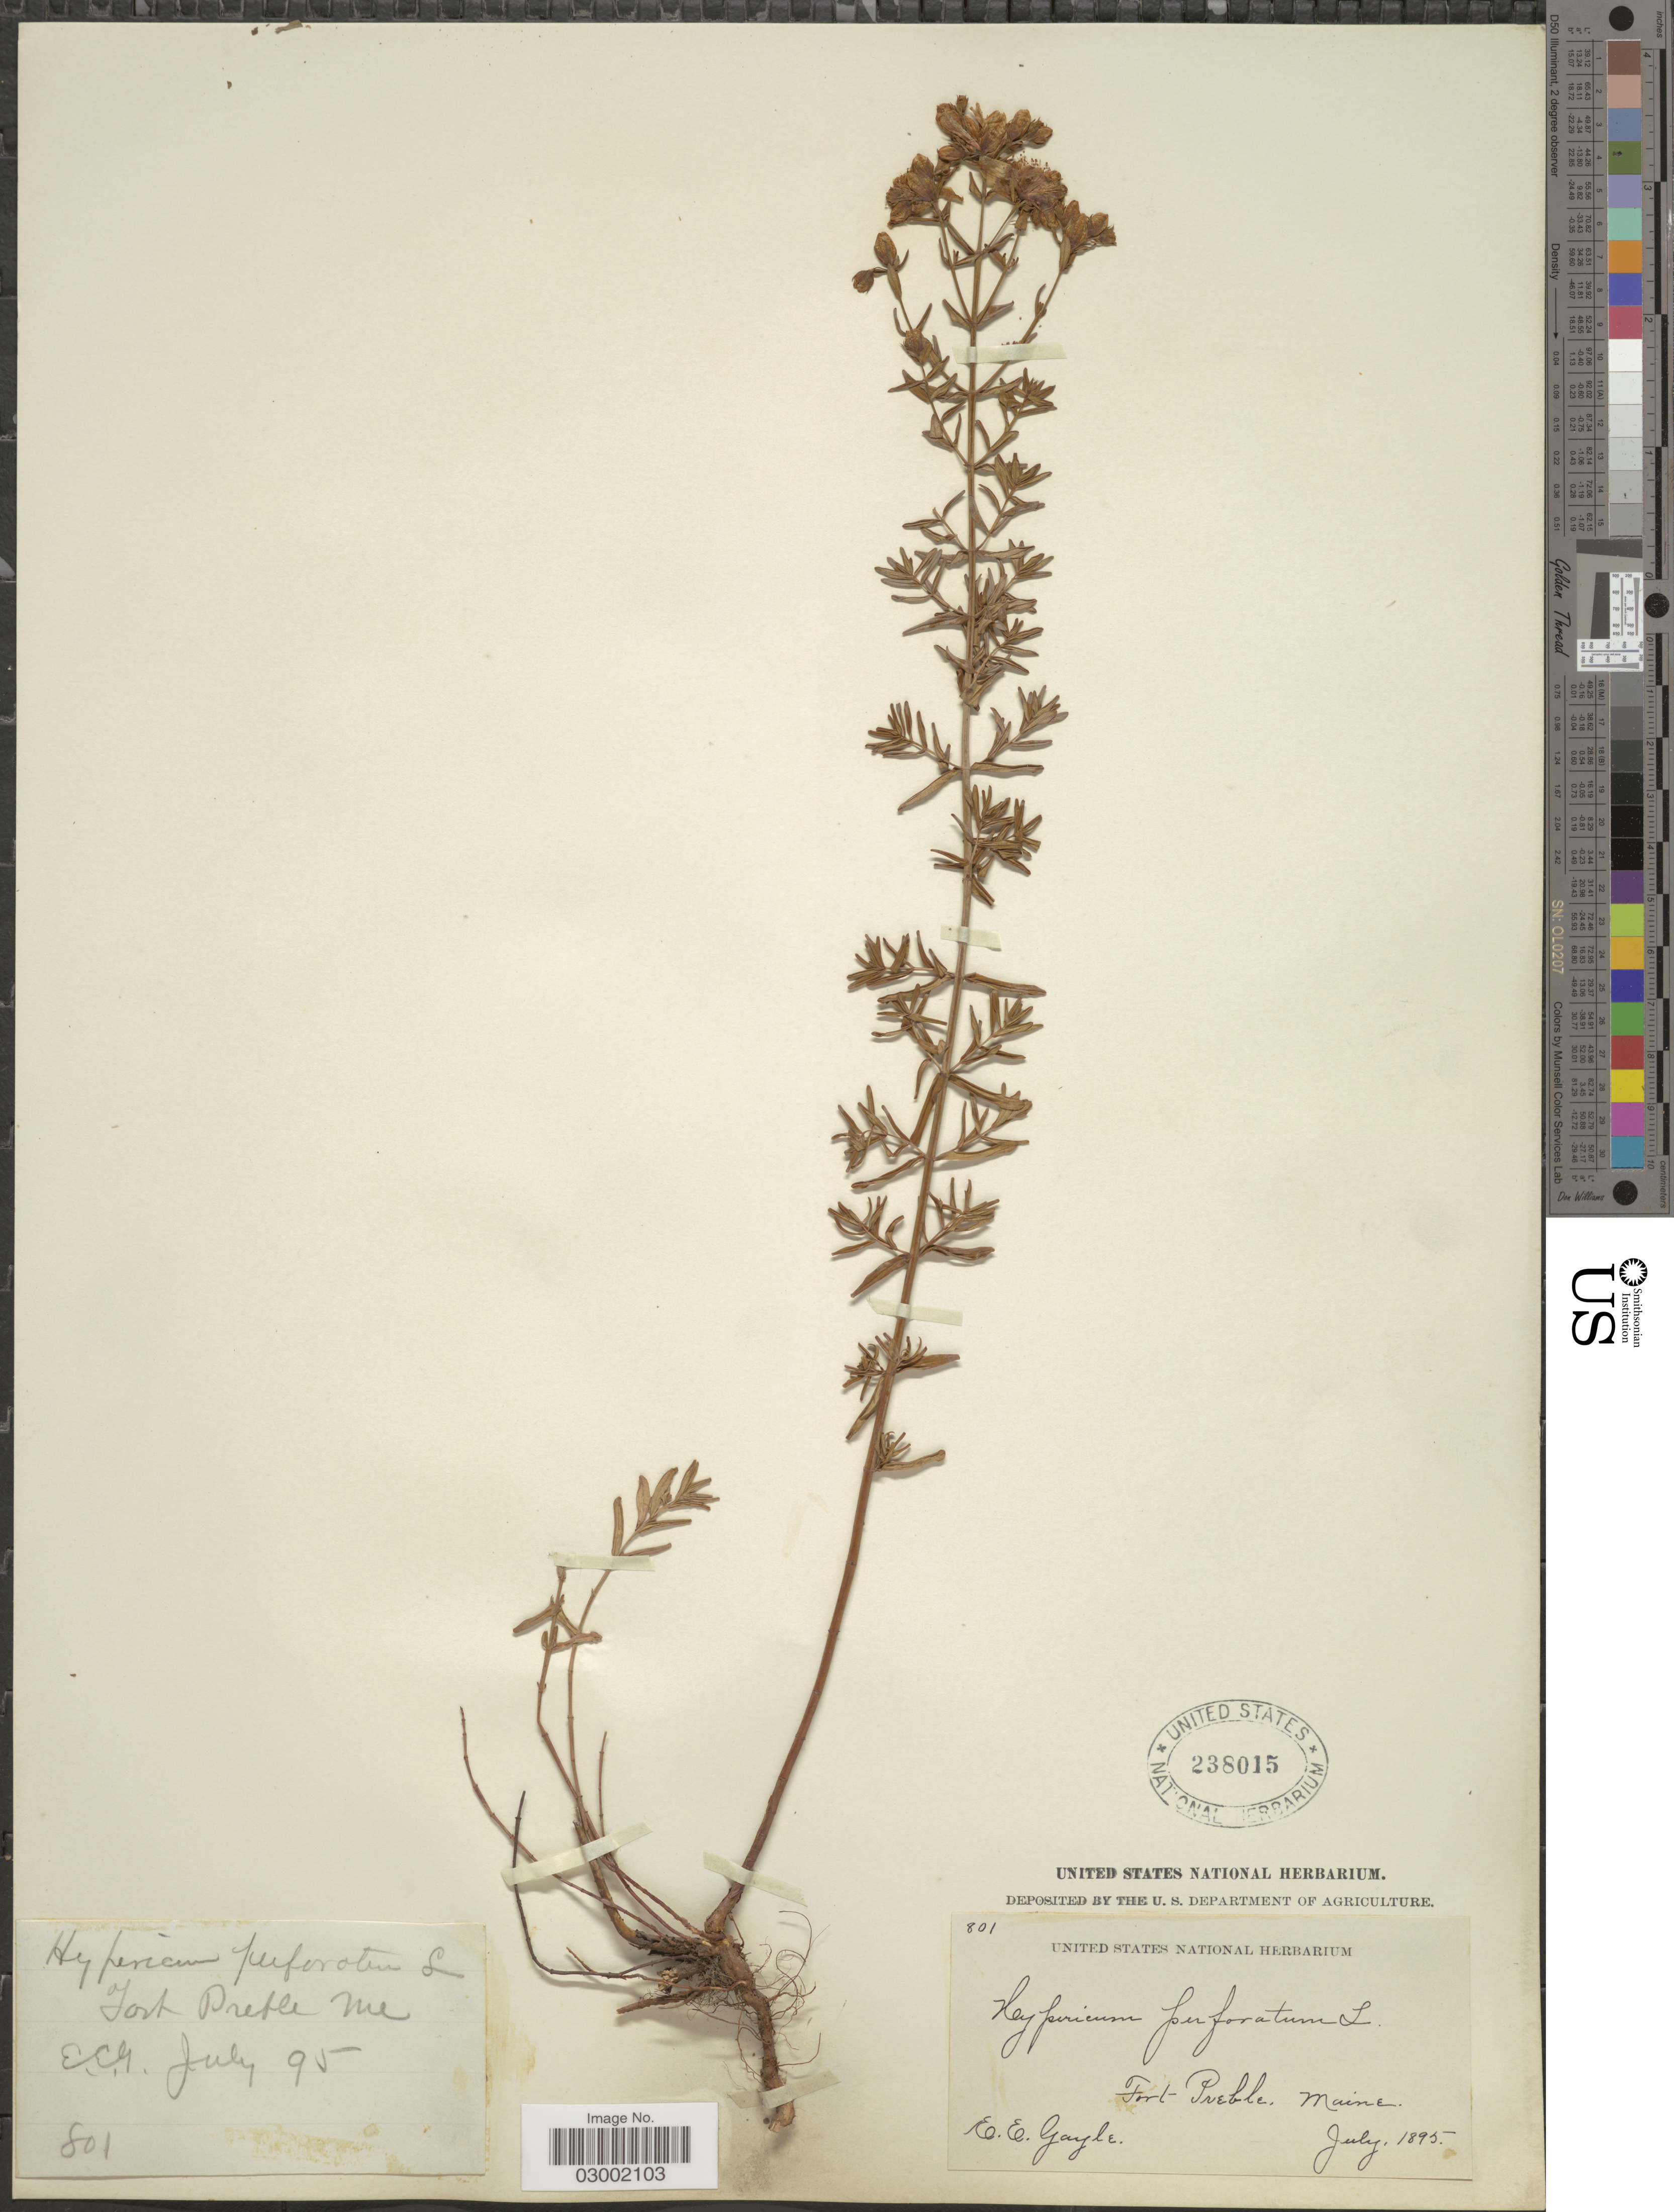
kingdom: Plantae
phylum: Tracheophyta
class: Magnoliopsida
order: Malpighiales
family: Hypericaceae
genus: Hypericum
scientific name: Hypericum perforatum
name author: L.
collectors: E. Gayle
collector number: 801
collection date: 1895-07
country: United States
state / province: Maine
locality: Fort Preble, Maine.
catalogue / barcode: US 238015